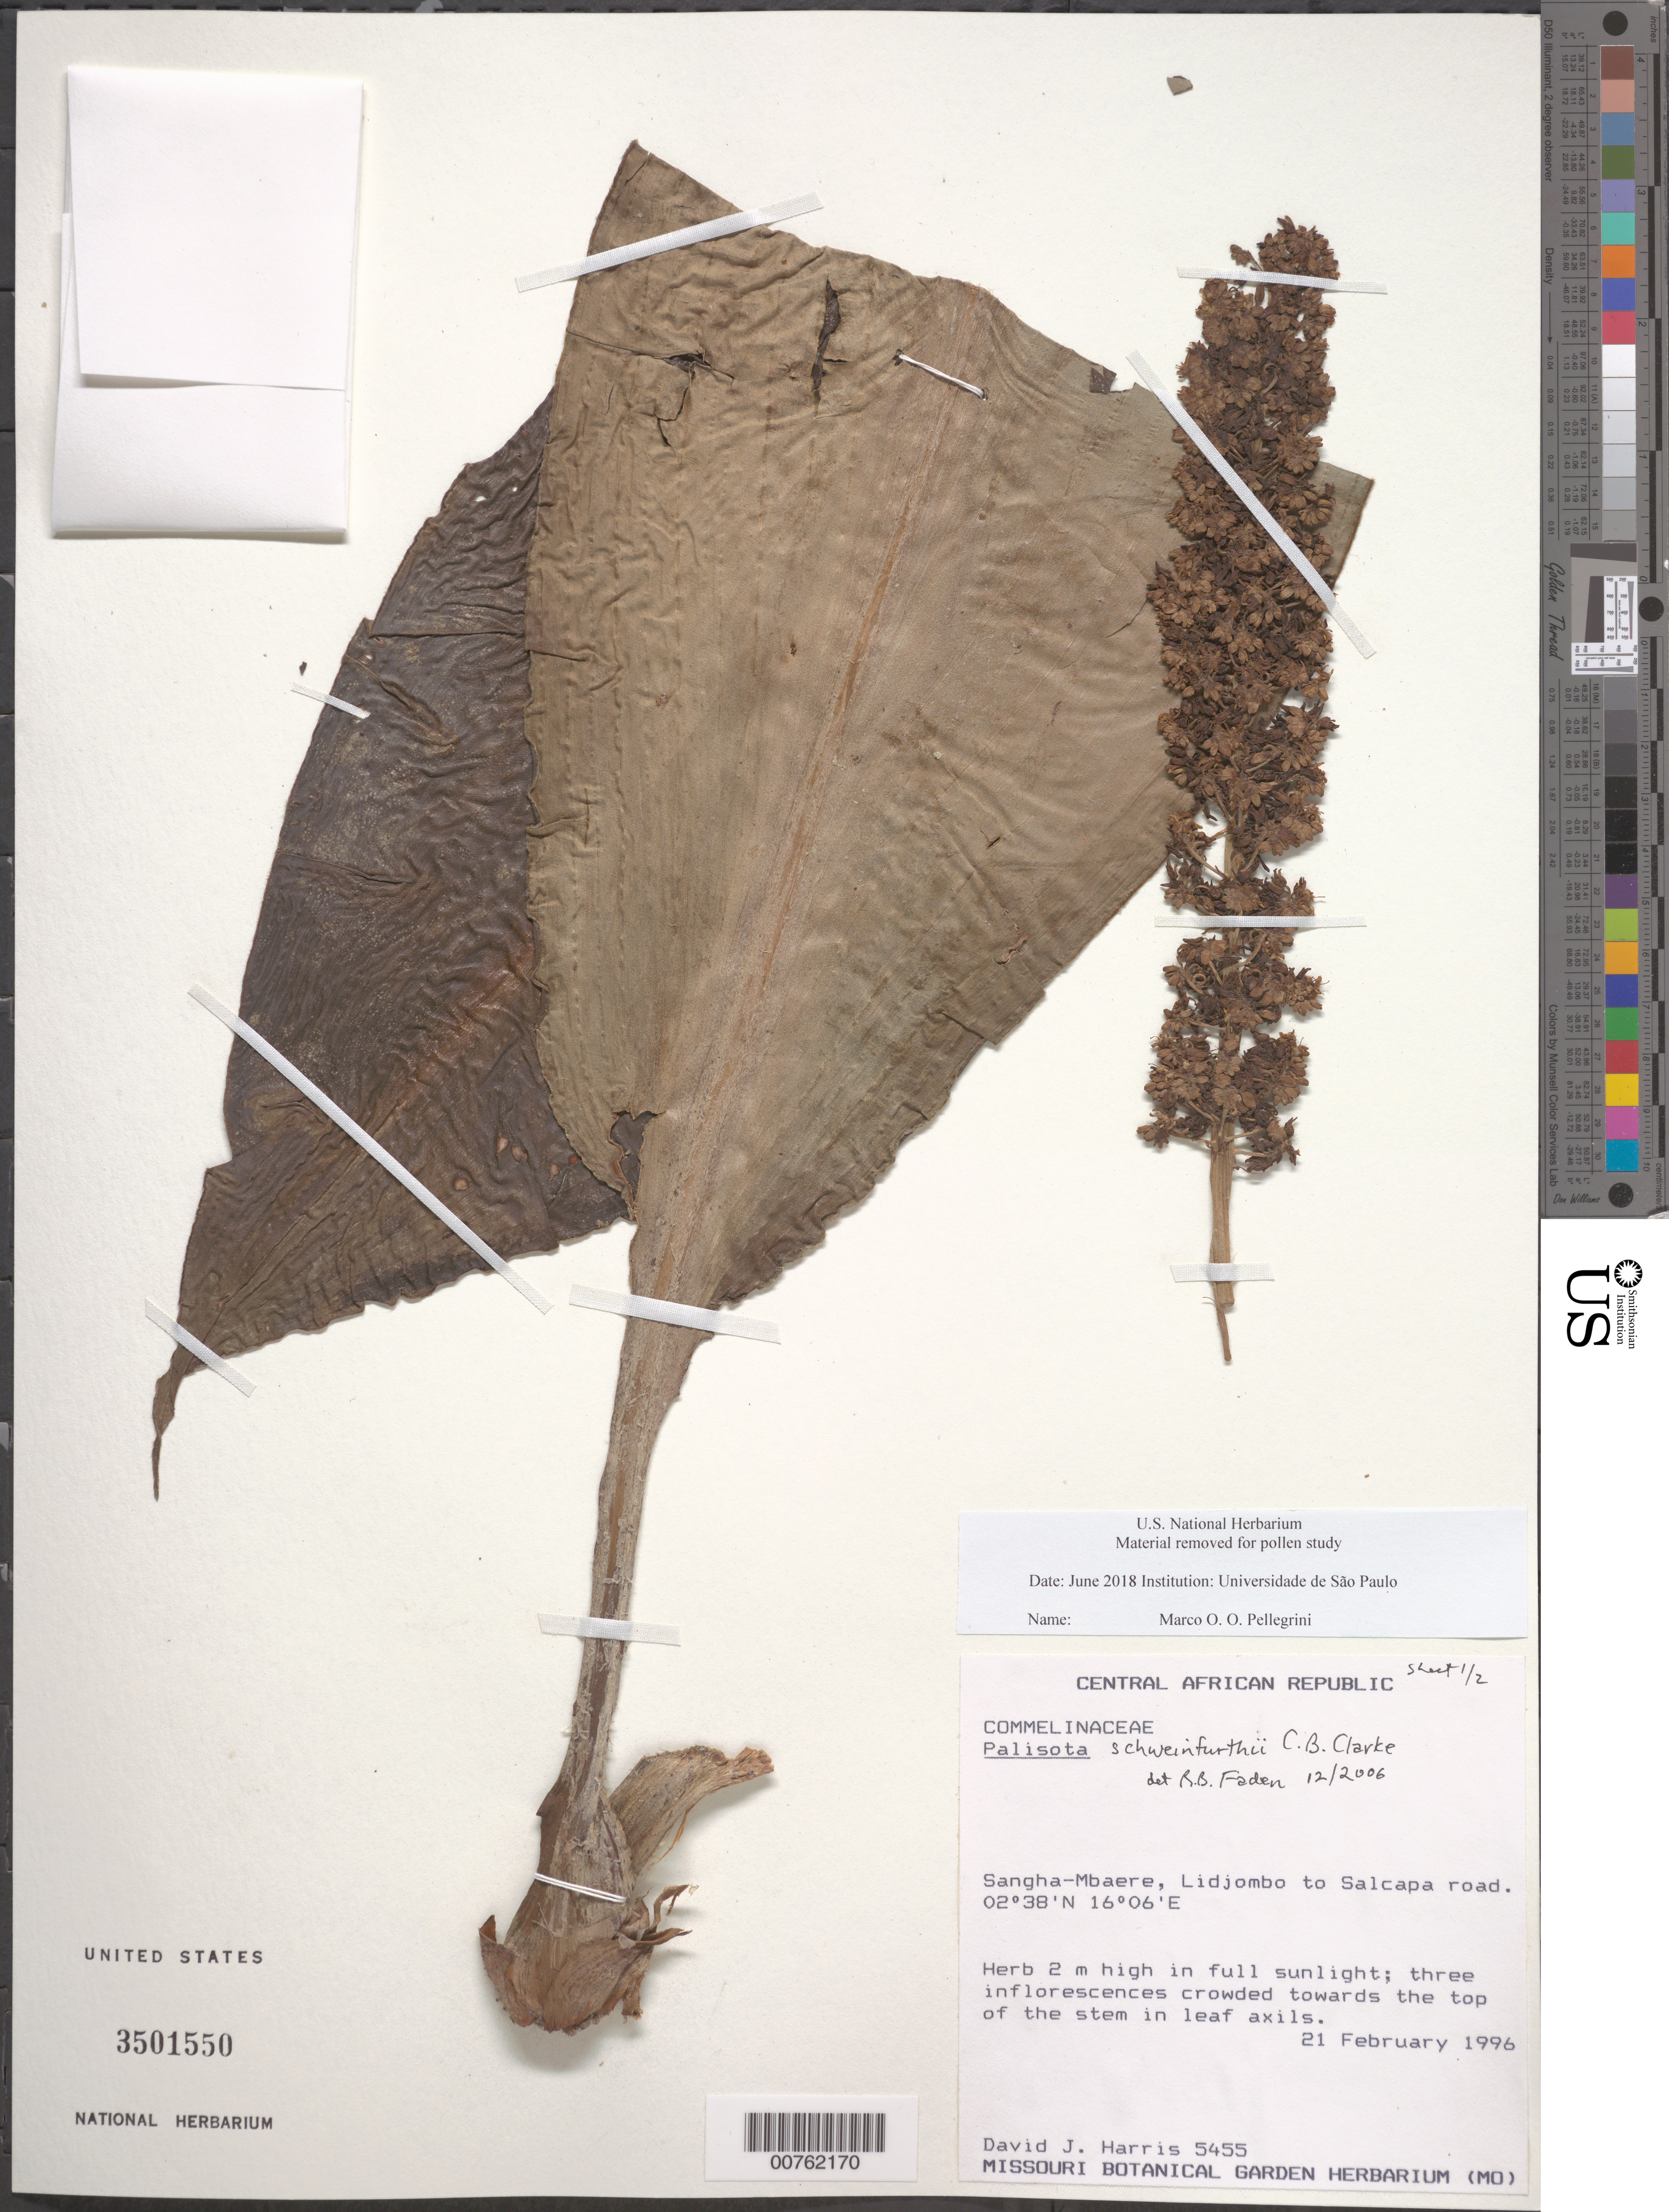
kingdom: Plantae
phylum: Tracheophyta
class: Liliopsida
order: Commelinales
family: Commelinaceae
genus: Palisota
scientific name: Palisota schweinfurthii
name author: C.B. Clarke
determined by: Faden, Robert B., (US), Smithsonian Institution - National Museum of Natural History (UNITED STATES)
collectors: D. J. Harris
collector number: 5455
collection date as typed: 21 Feb 1994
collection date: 1994-02-21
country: Central African Republic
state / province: Sangha-Mbaere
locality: Lidjombo to Salcapa road.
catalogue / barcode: US 3501550